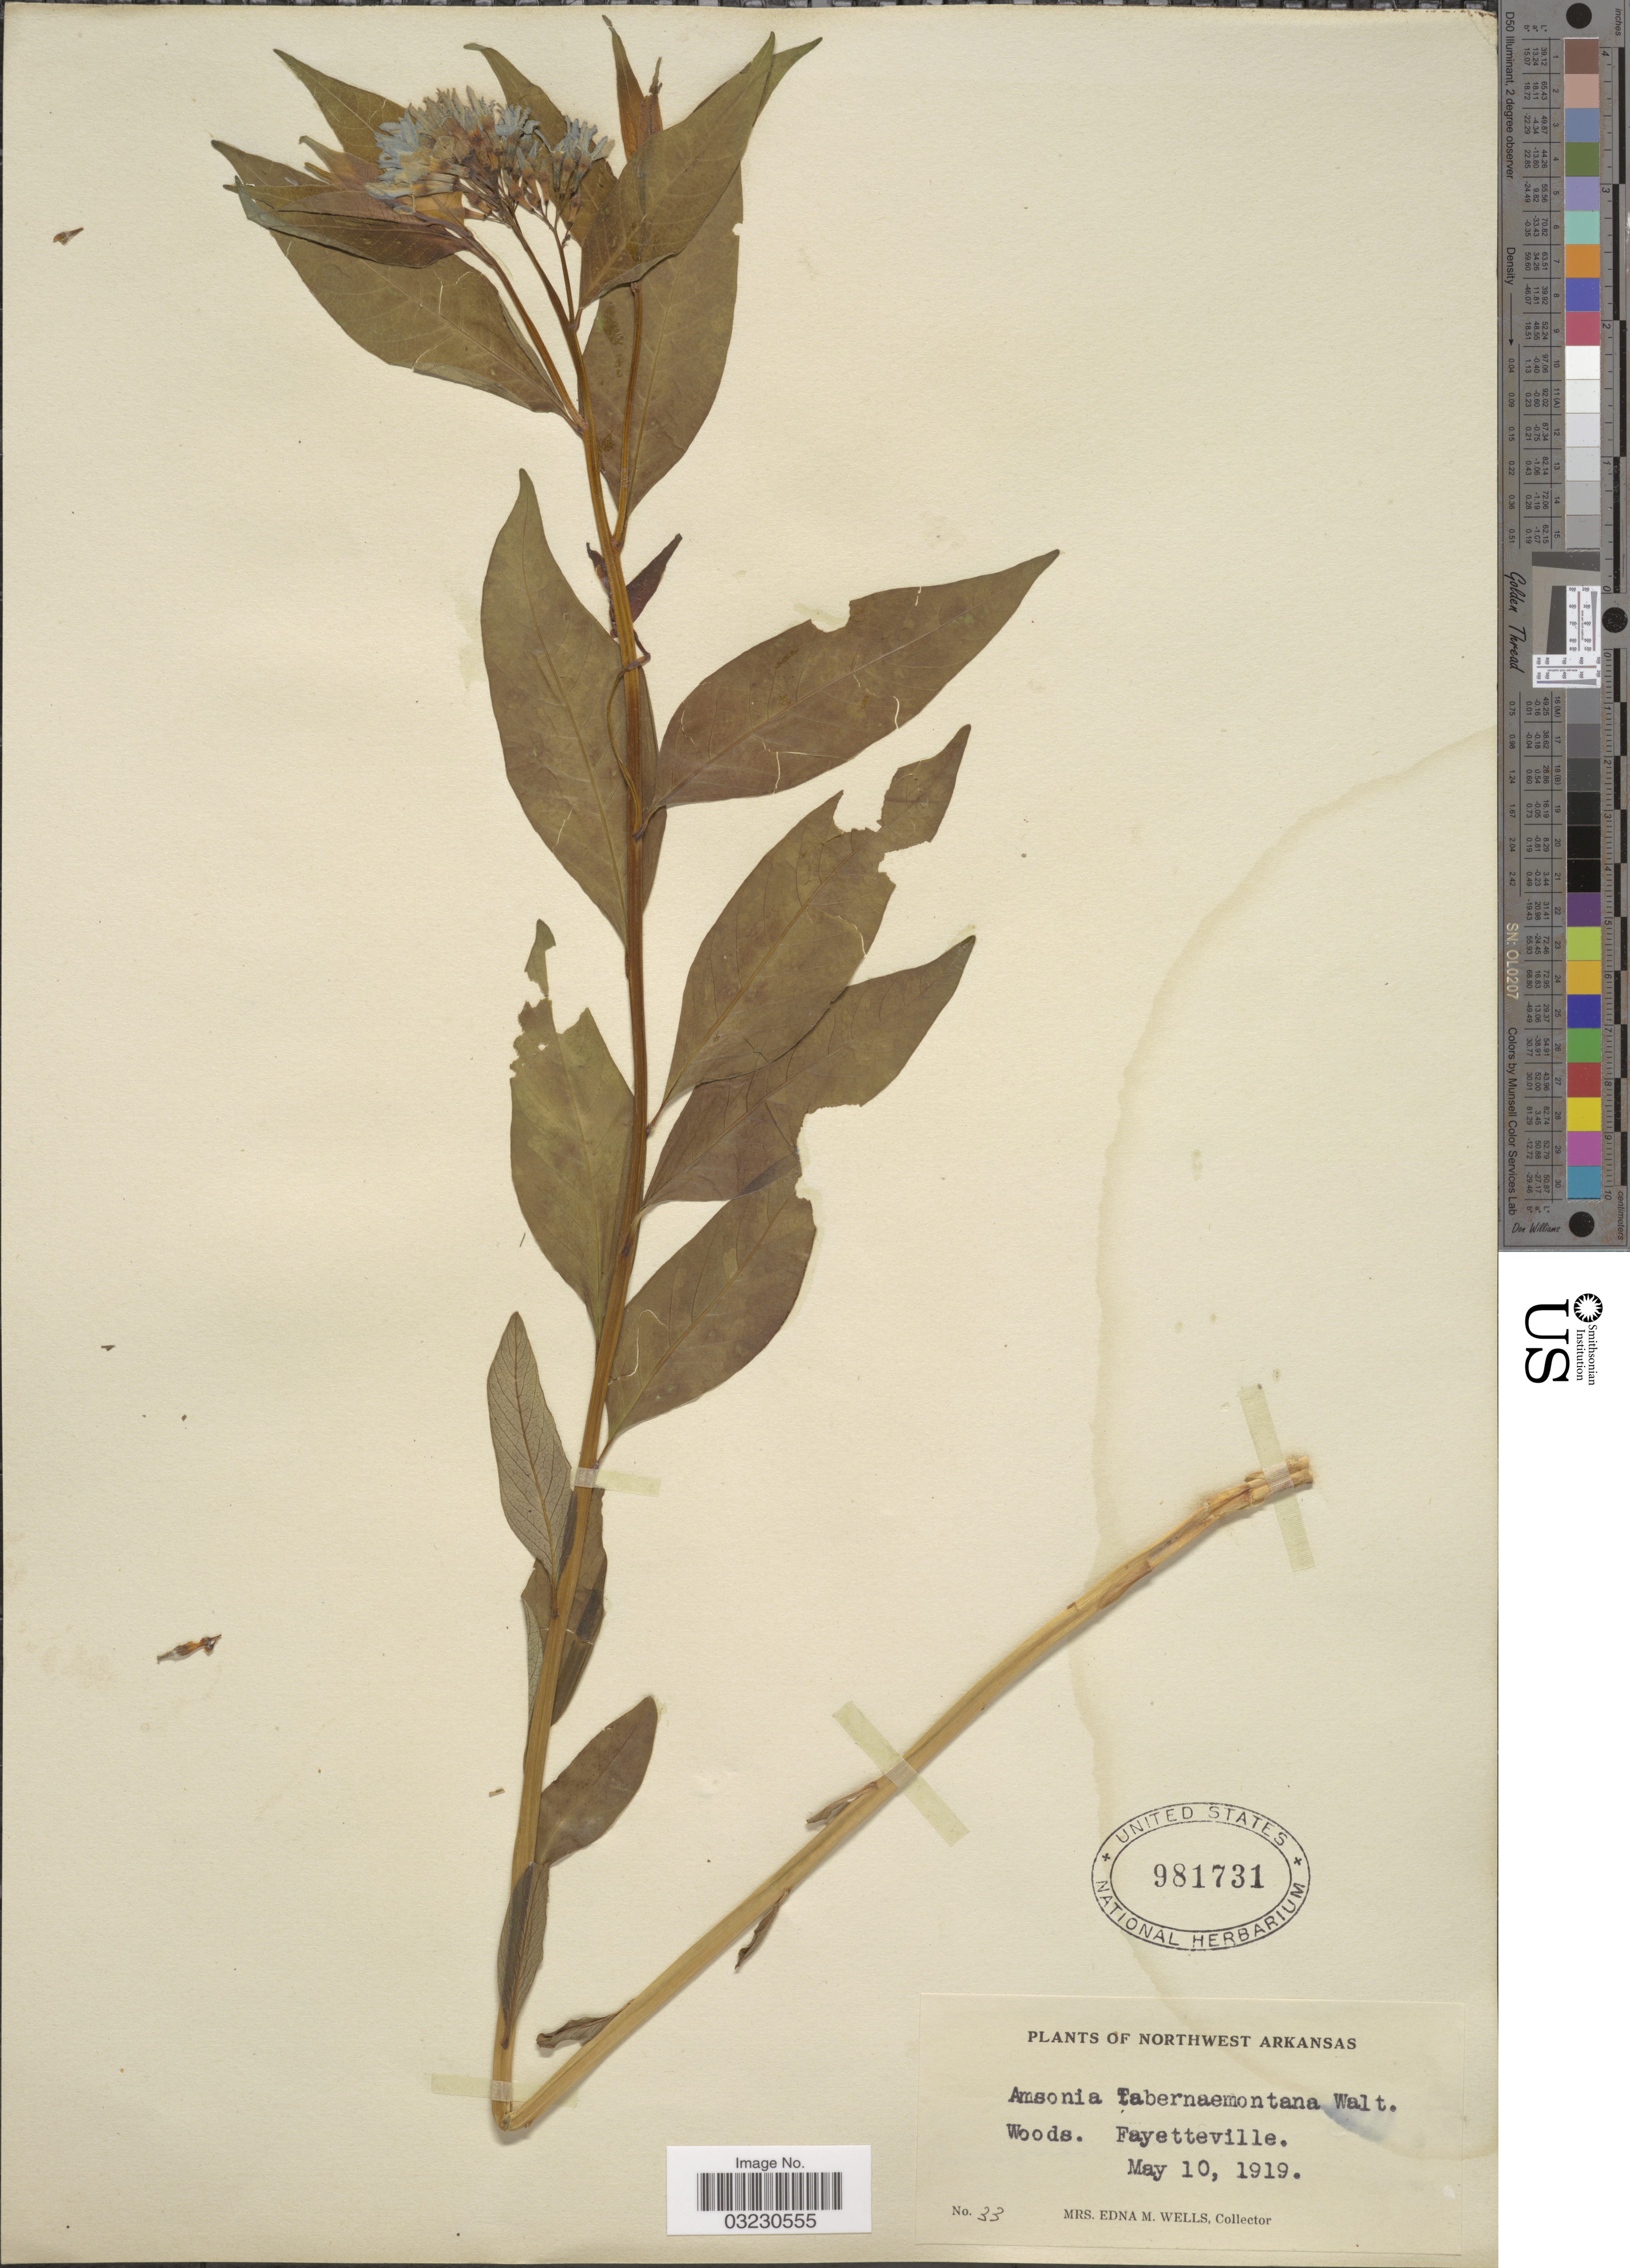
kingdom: Plantae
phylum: Tracheophyta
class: Magnoliopsida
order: Gentianales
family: Apocynaceae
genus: Amsonia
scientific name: Amsonia tabernaemontana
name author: Walter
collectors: E. M. Wells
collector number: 33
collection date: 1919-05-10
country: United States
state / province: Arkansas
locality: Northwest Arkansas, Fayetteville.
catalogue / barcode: US 981731